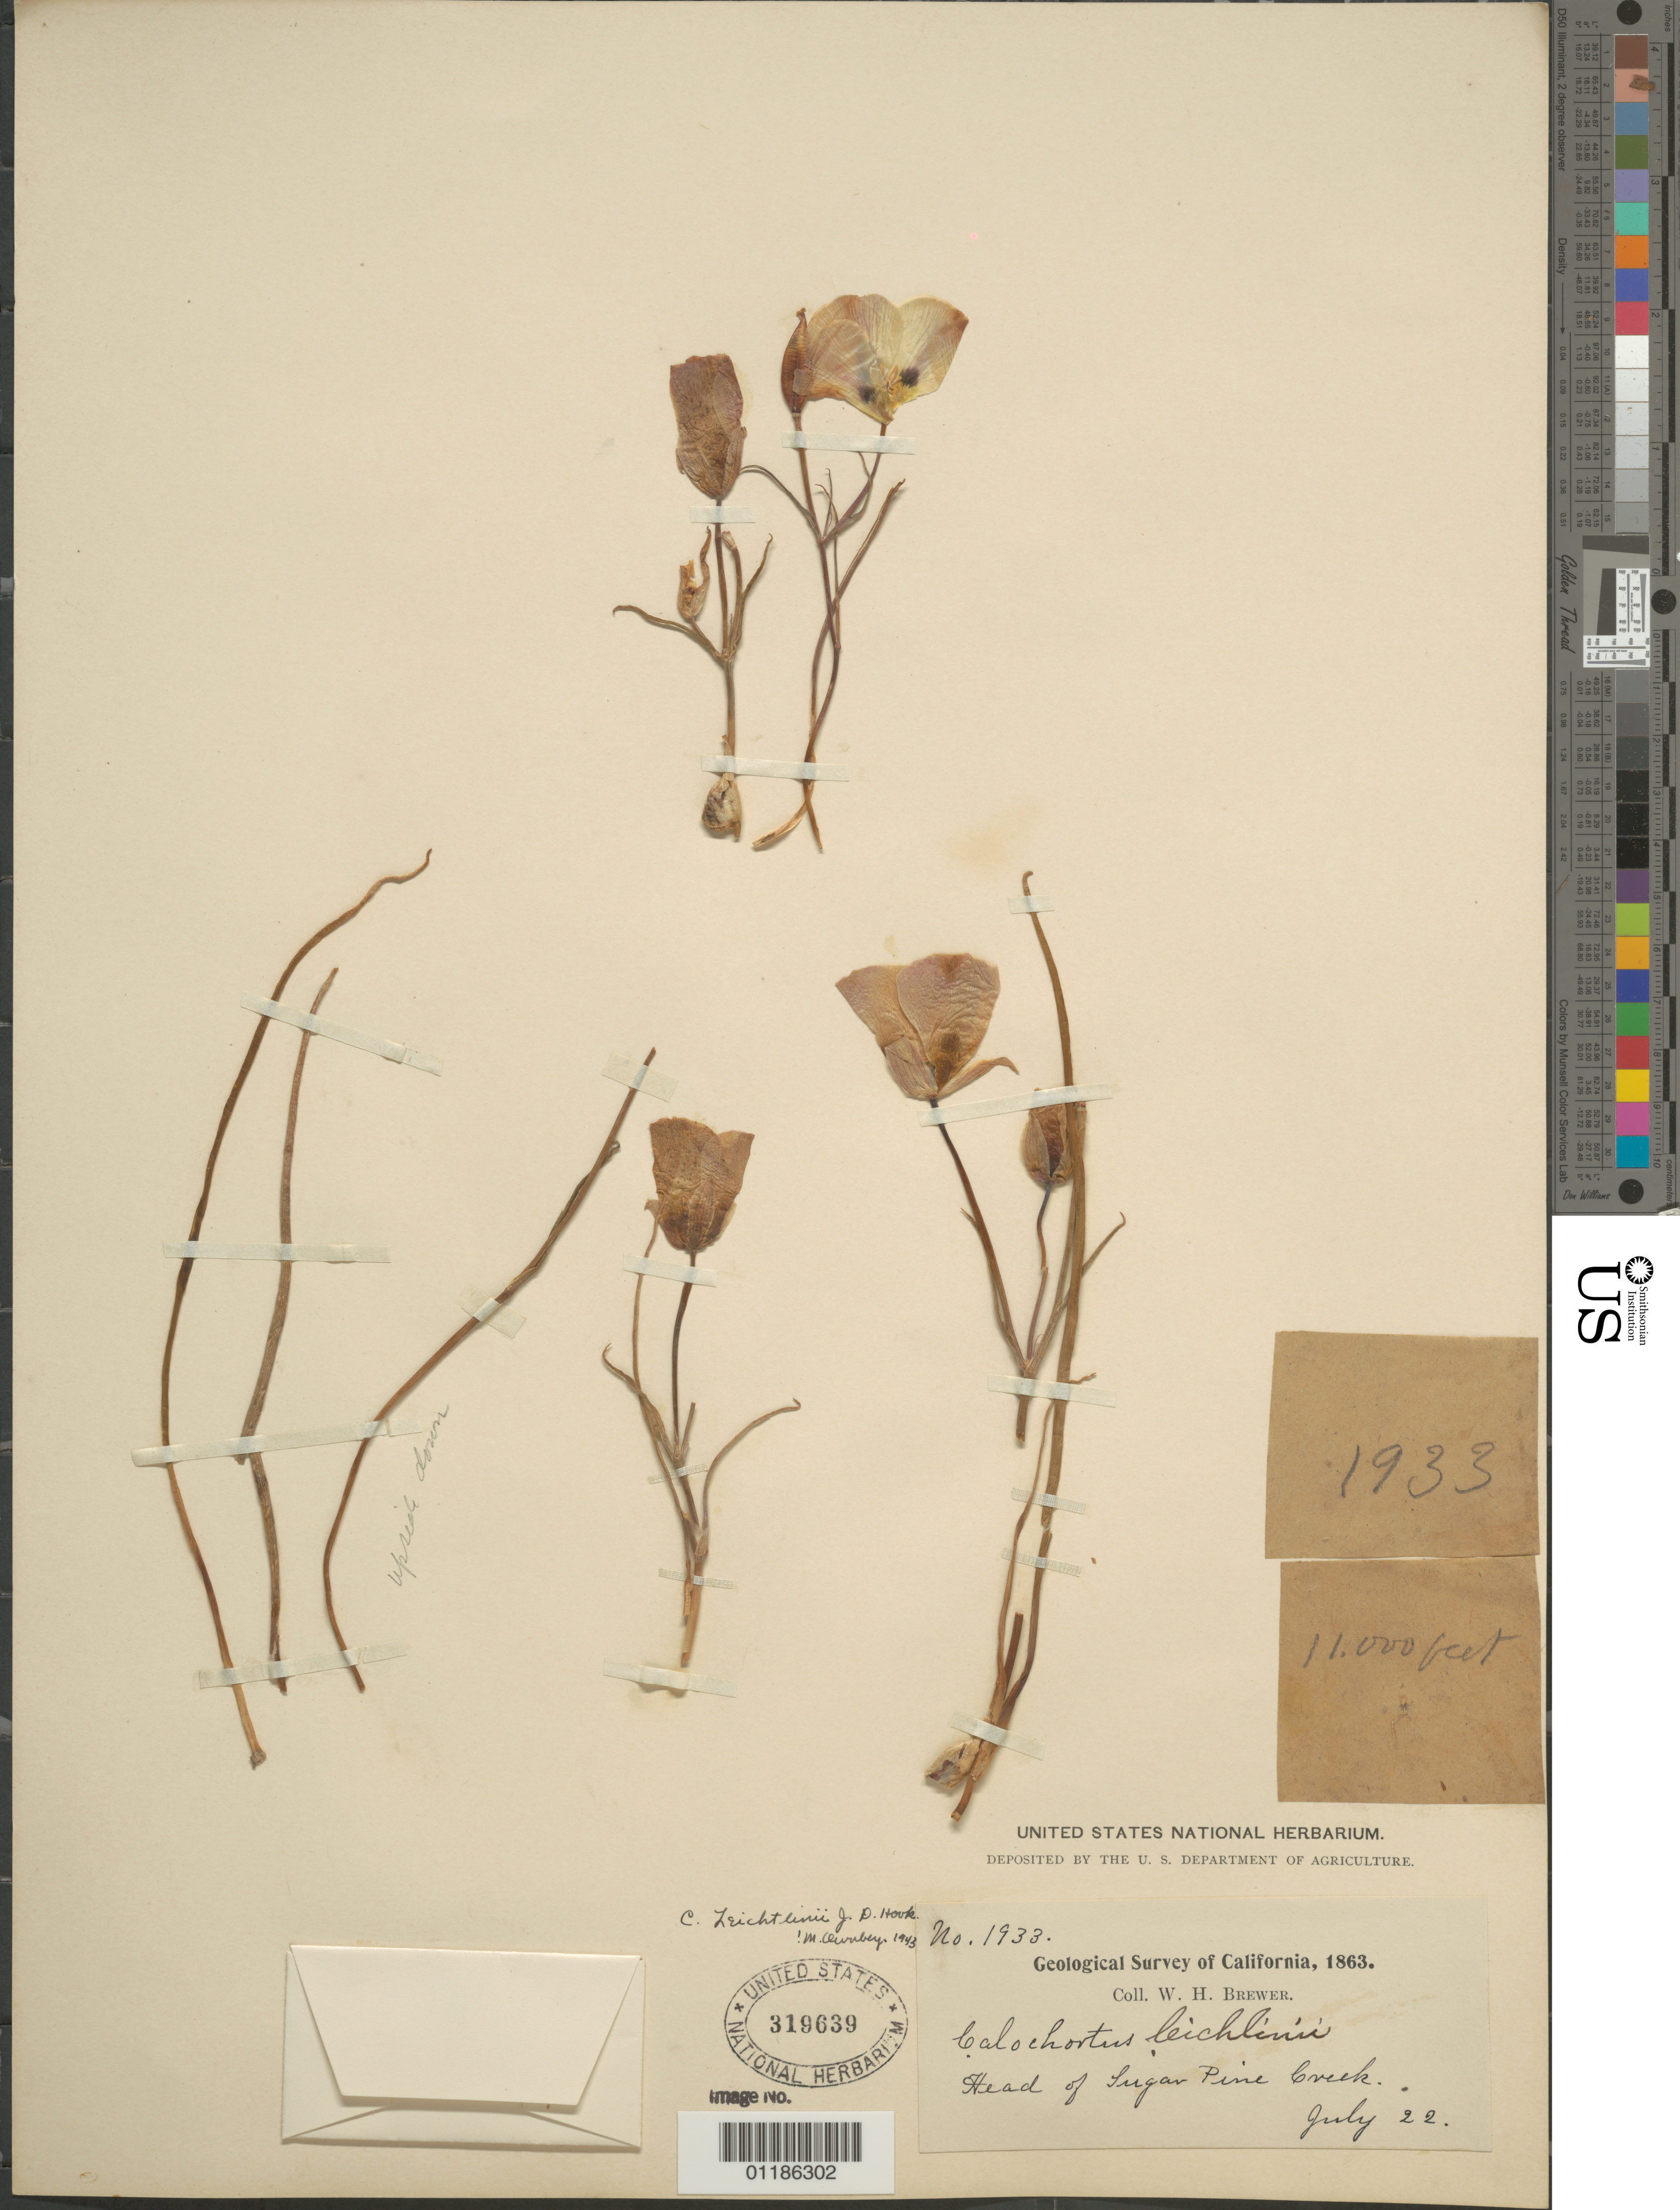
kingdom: Plantae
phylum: Tracheophyta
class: Liliopsida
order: Liliales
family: Liliaceae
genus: Calochortus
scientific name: Calochortus leichtlinii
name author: Hook. f.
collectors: W. H. Brewer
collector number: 1933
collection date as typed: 22 Jul 1863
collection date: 1863-07-22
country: United States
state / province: California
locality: Head of Sugar Pine Creek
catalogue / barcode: US 319639